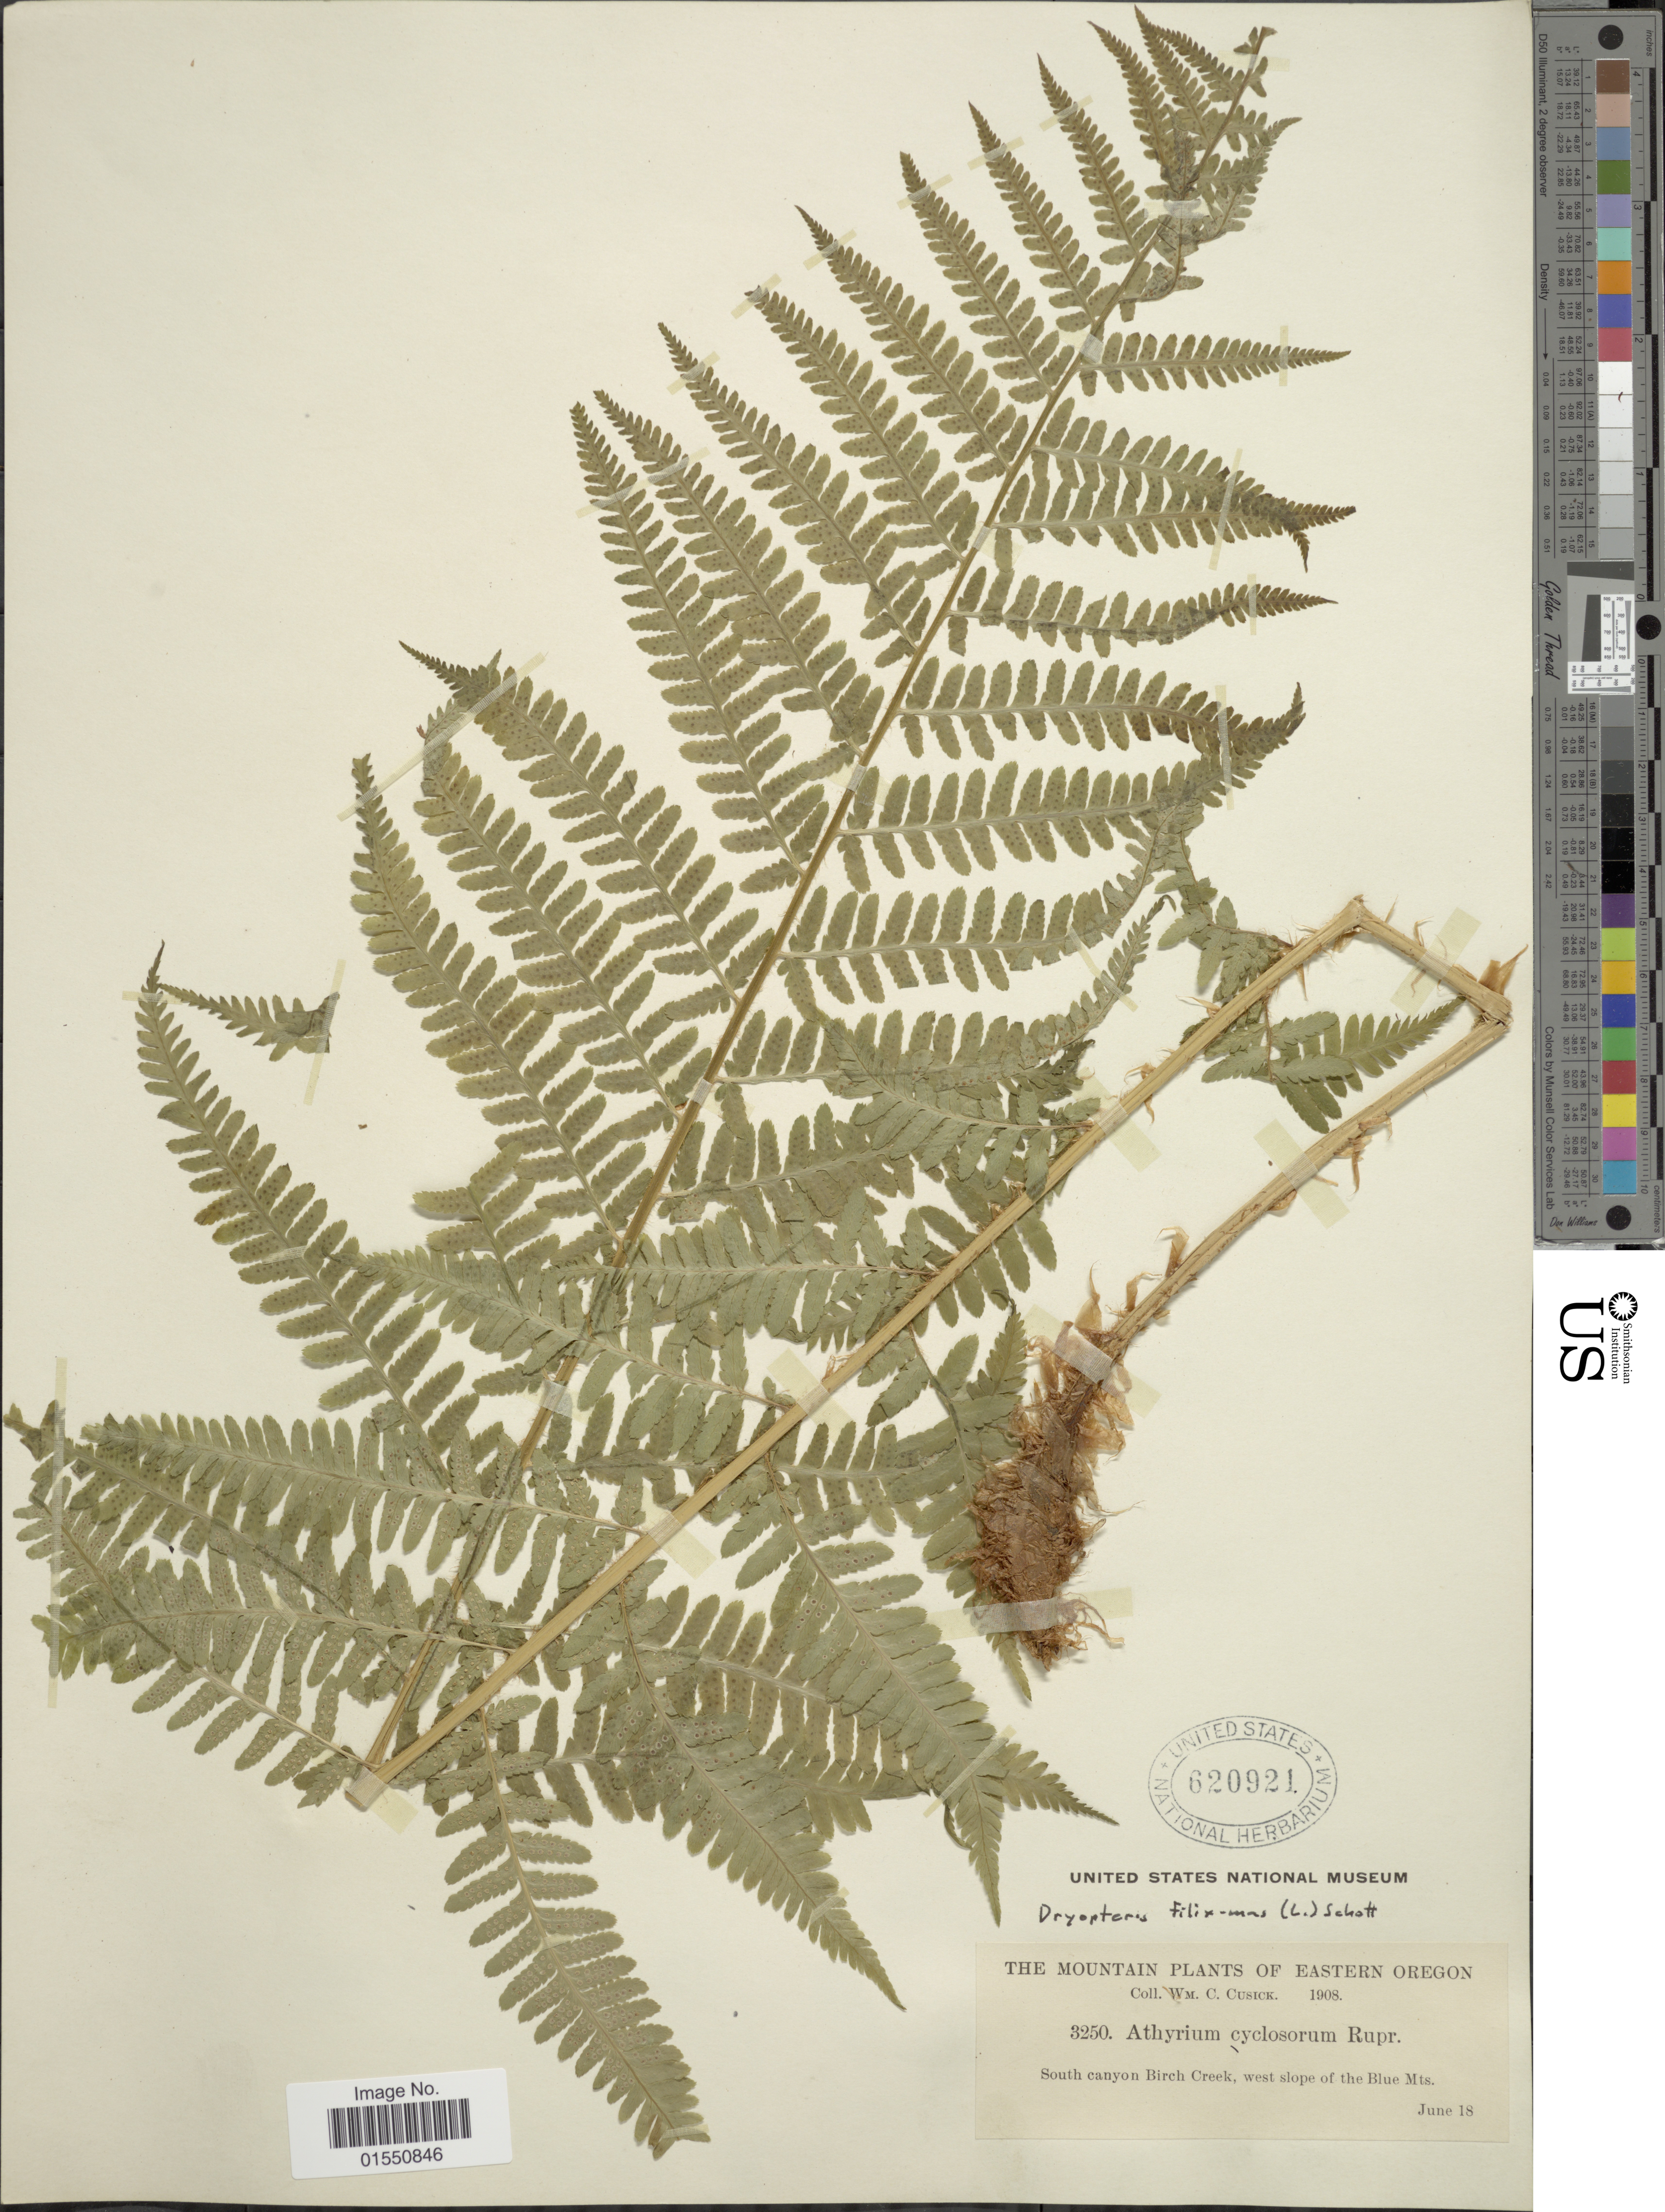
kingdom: Plantae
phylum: Tracheophyta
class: Polypodiopsida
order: Polypodiales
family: Dryopteridaceae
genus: Dryopteris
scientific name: Dryopteris filix-mas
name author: (L.) Schott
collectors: W. C. Cusick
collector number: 3250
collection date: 1908-06-18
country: United States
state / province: Oregon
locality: Eastern Oregon, South Canyon Birch Creek, west slope of the Blue Mts.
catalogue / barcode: US 620921